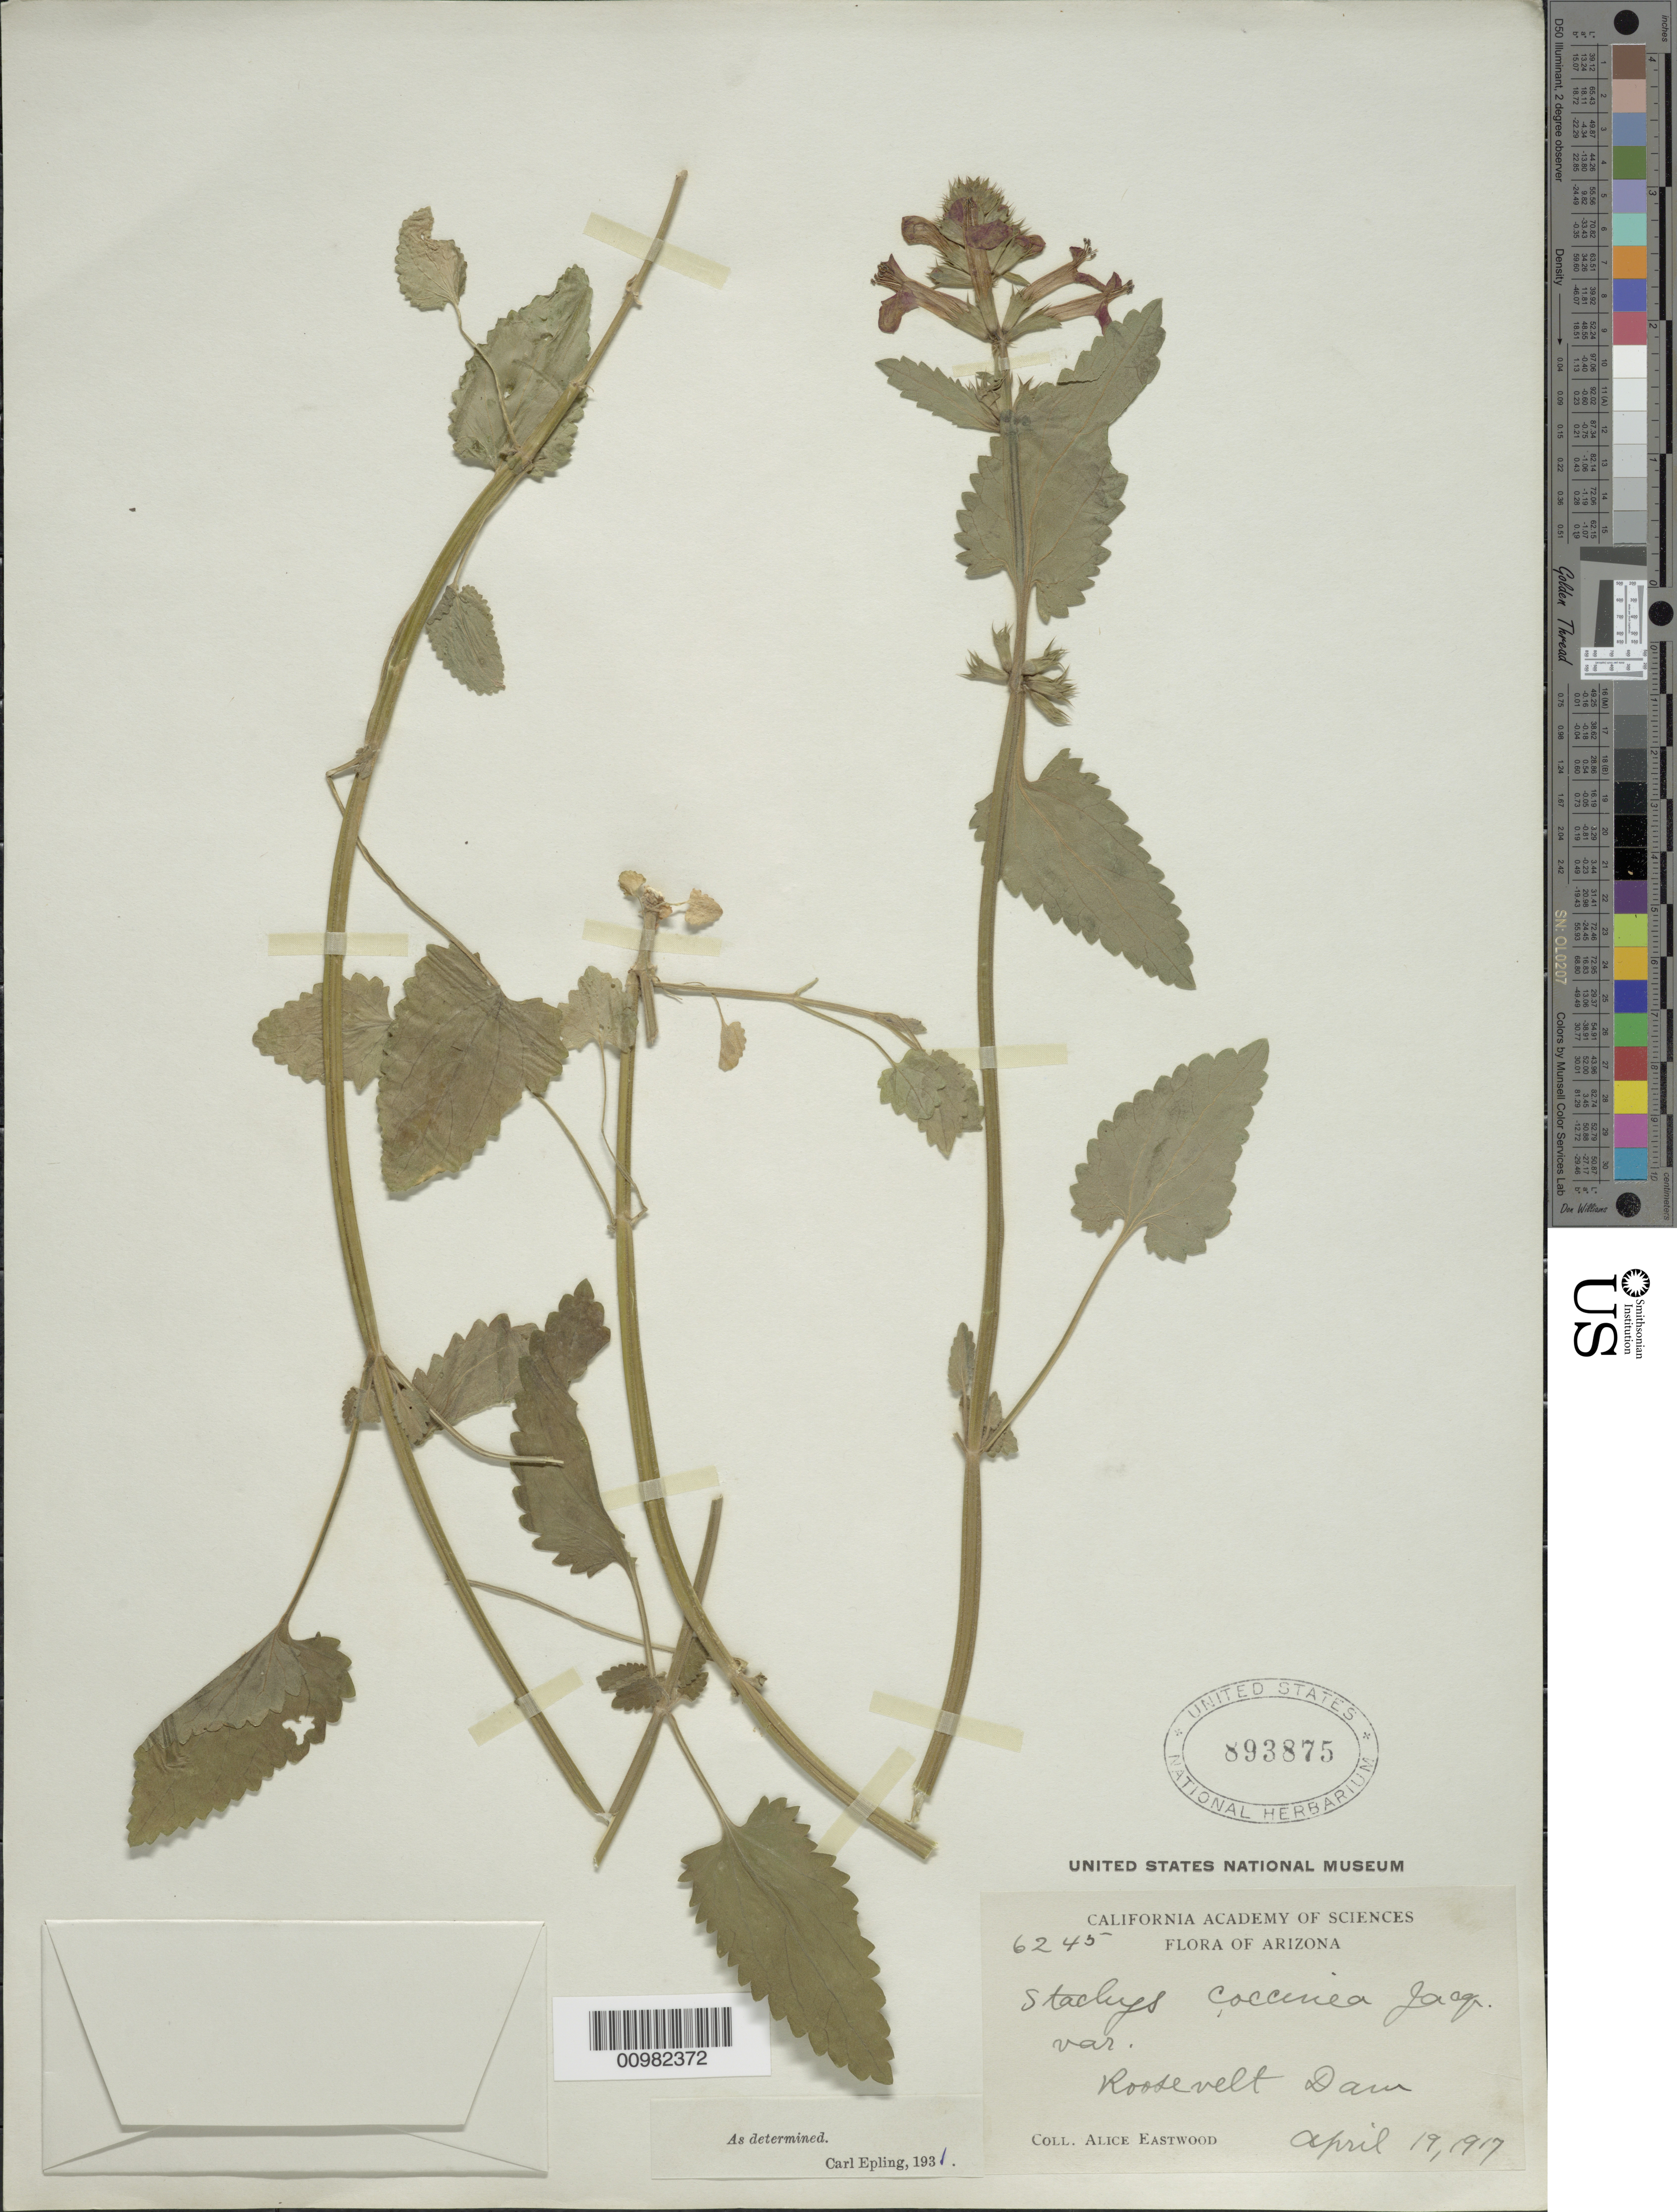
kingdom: Plantae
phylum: Tracheophyta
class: Magnoliopsida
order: Lamiales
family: Lamiaceae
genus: Stachys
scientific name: Stachys coccinea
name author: Ortega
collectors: A. Eastwood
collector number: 6245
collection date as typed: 16 Apr 1917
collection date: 1917-04-16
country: United States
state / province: Arizona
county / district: Maricopa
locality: Roosevelt Dam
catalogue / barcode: US 893875